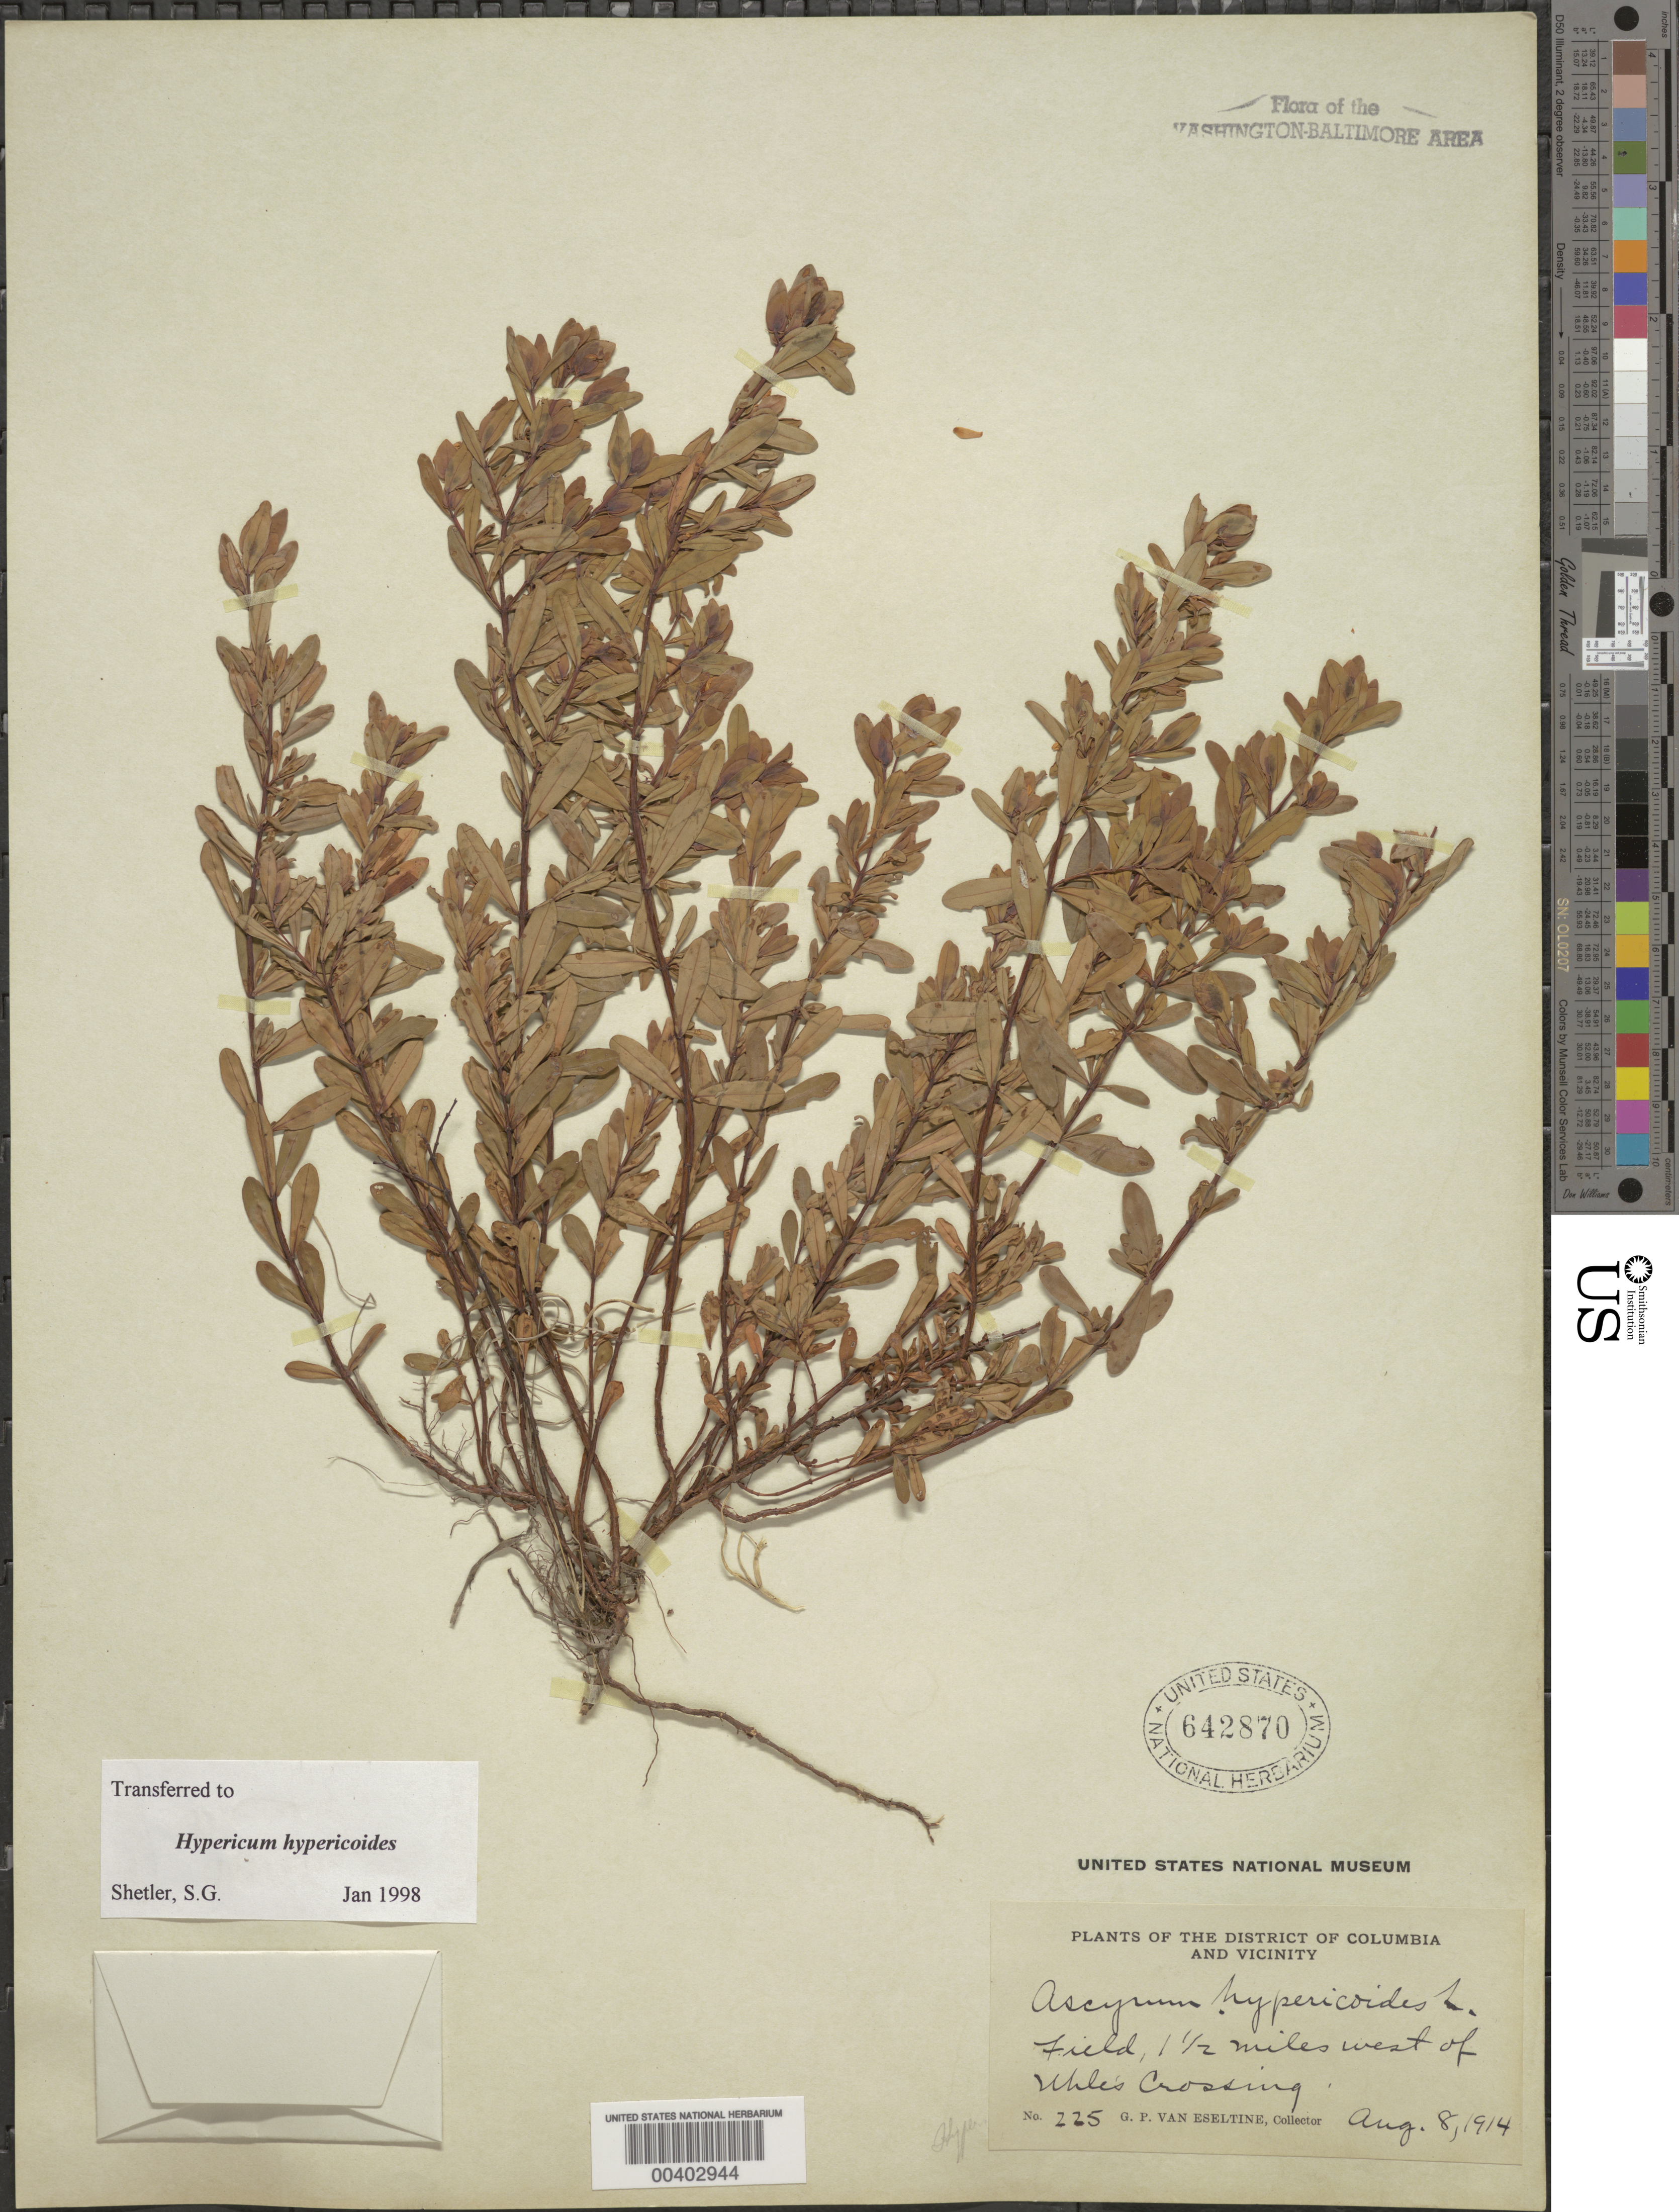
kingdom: Plantae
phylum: Tracheophyta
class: Magnoliopsida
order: Malpighiales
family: Hypericaceae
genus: Hypericum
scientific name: Hypericum hypericoides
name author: (L.) Crantz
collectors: G. P. Van Eseltine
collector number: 225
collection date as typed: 08 Aug 1914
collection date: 1914-08-08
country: United States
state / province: District of Columbia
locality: West of Uhles Crossing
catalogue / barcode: US 642870